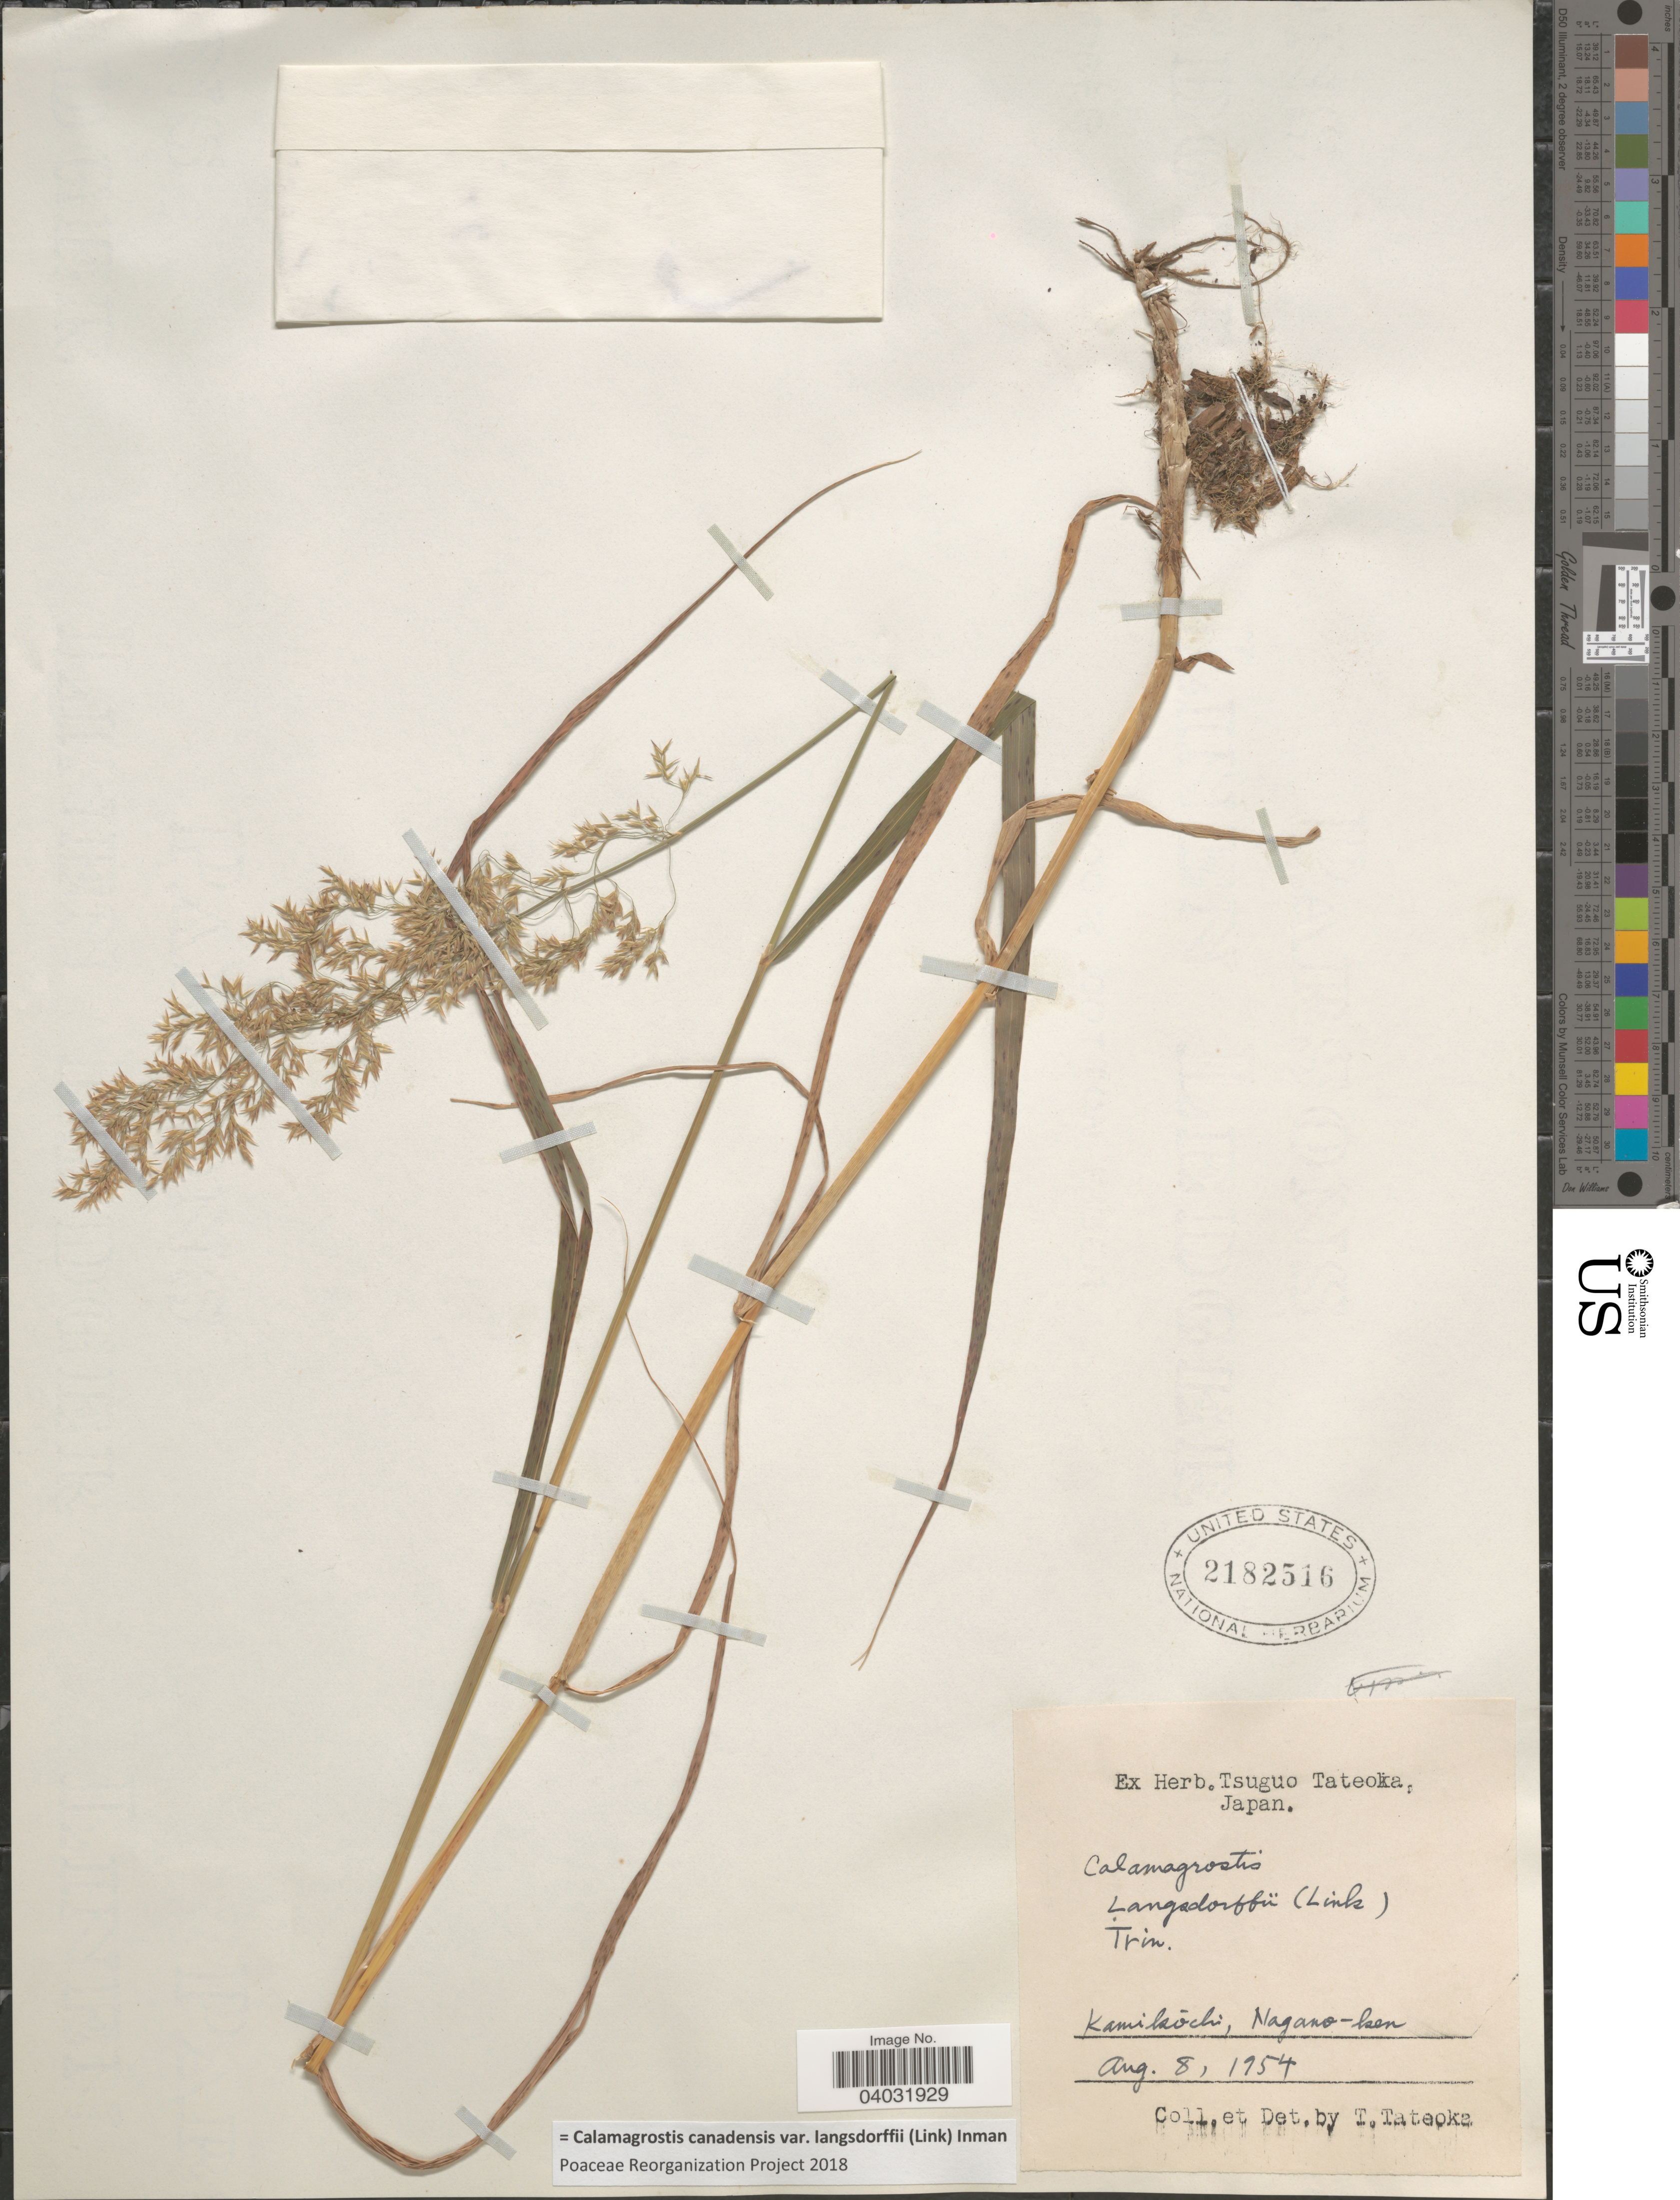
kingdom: Plantae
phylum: Tracheophyta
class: Liliopsida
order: Poales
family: Poaceae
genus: Calamagrostis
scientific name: Calamagrostis canadensis var. langsdorffii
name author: (Link) Inman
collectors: T. Tateoka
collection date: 1954-08-08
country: Japan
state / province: Nagano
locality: Kamikōchi [interpreted], Nagano-ken.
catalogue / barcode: US 2182516